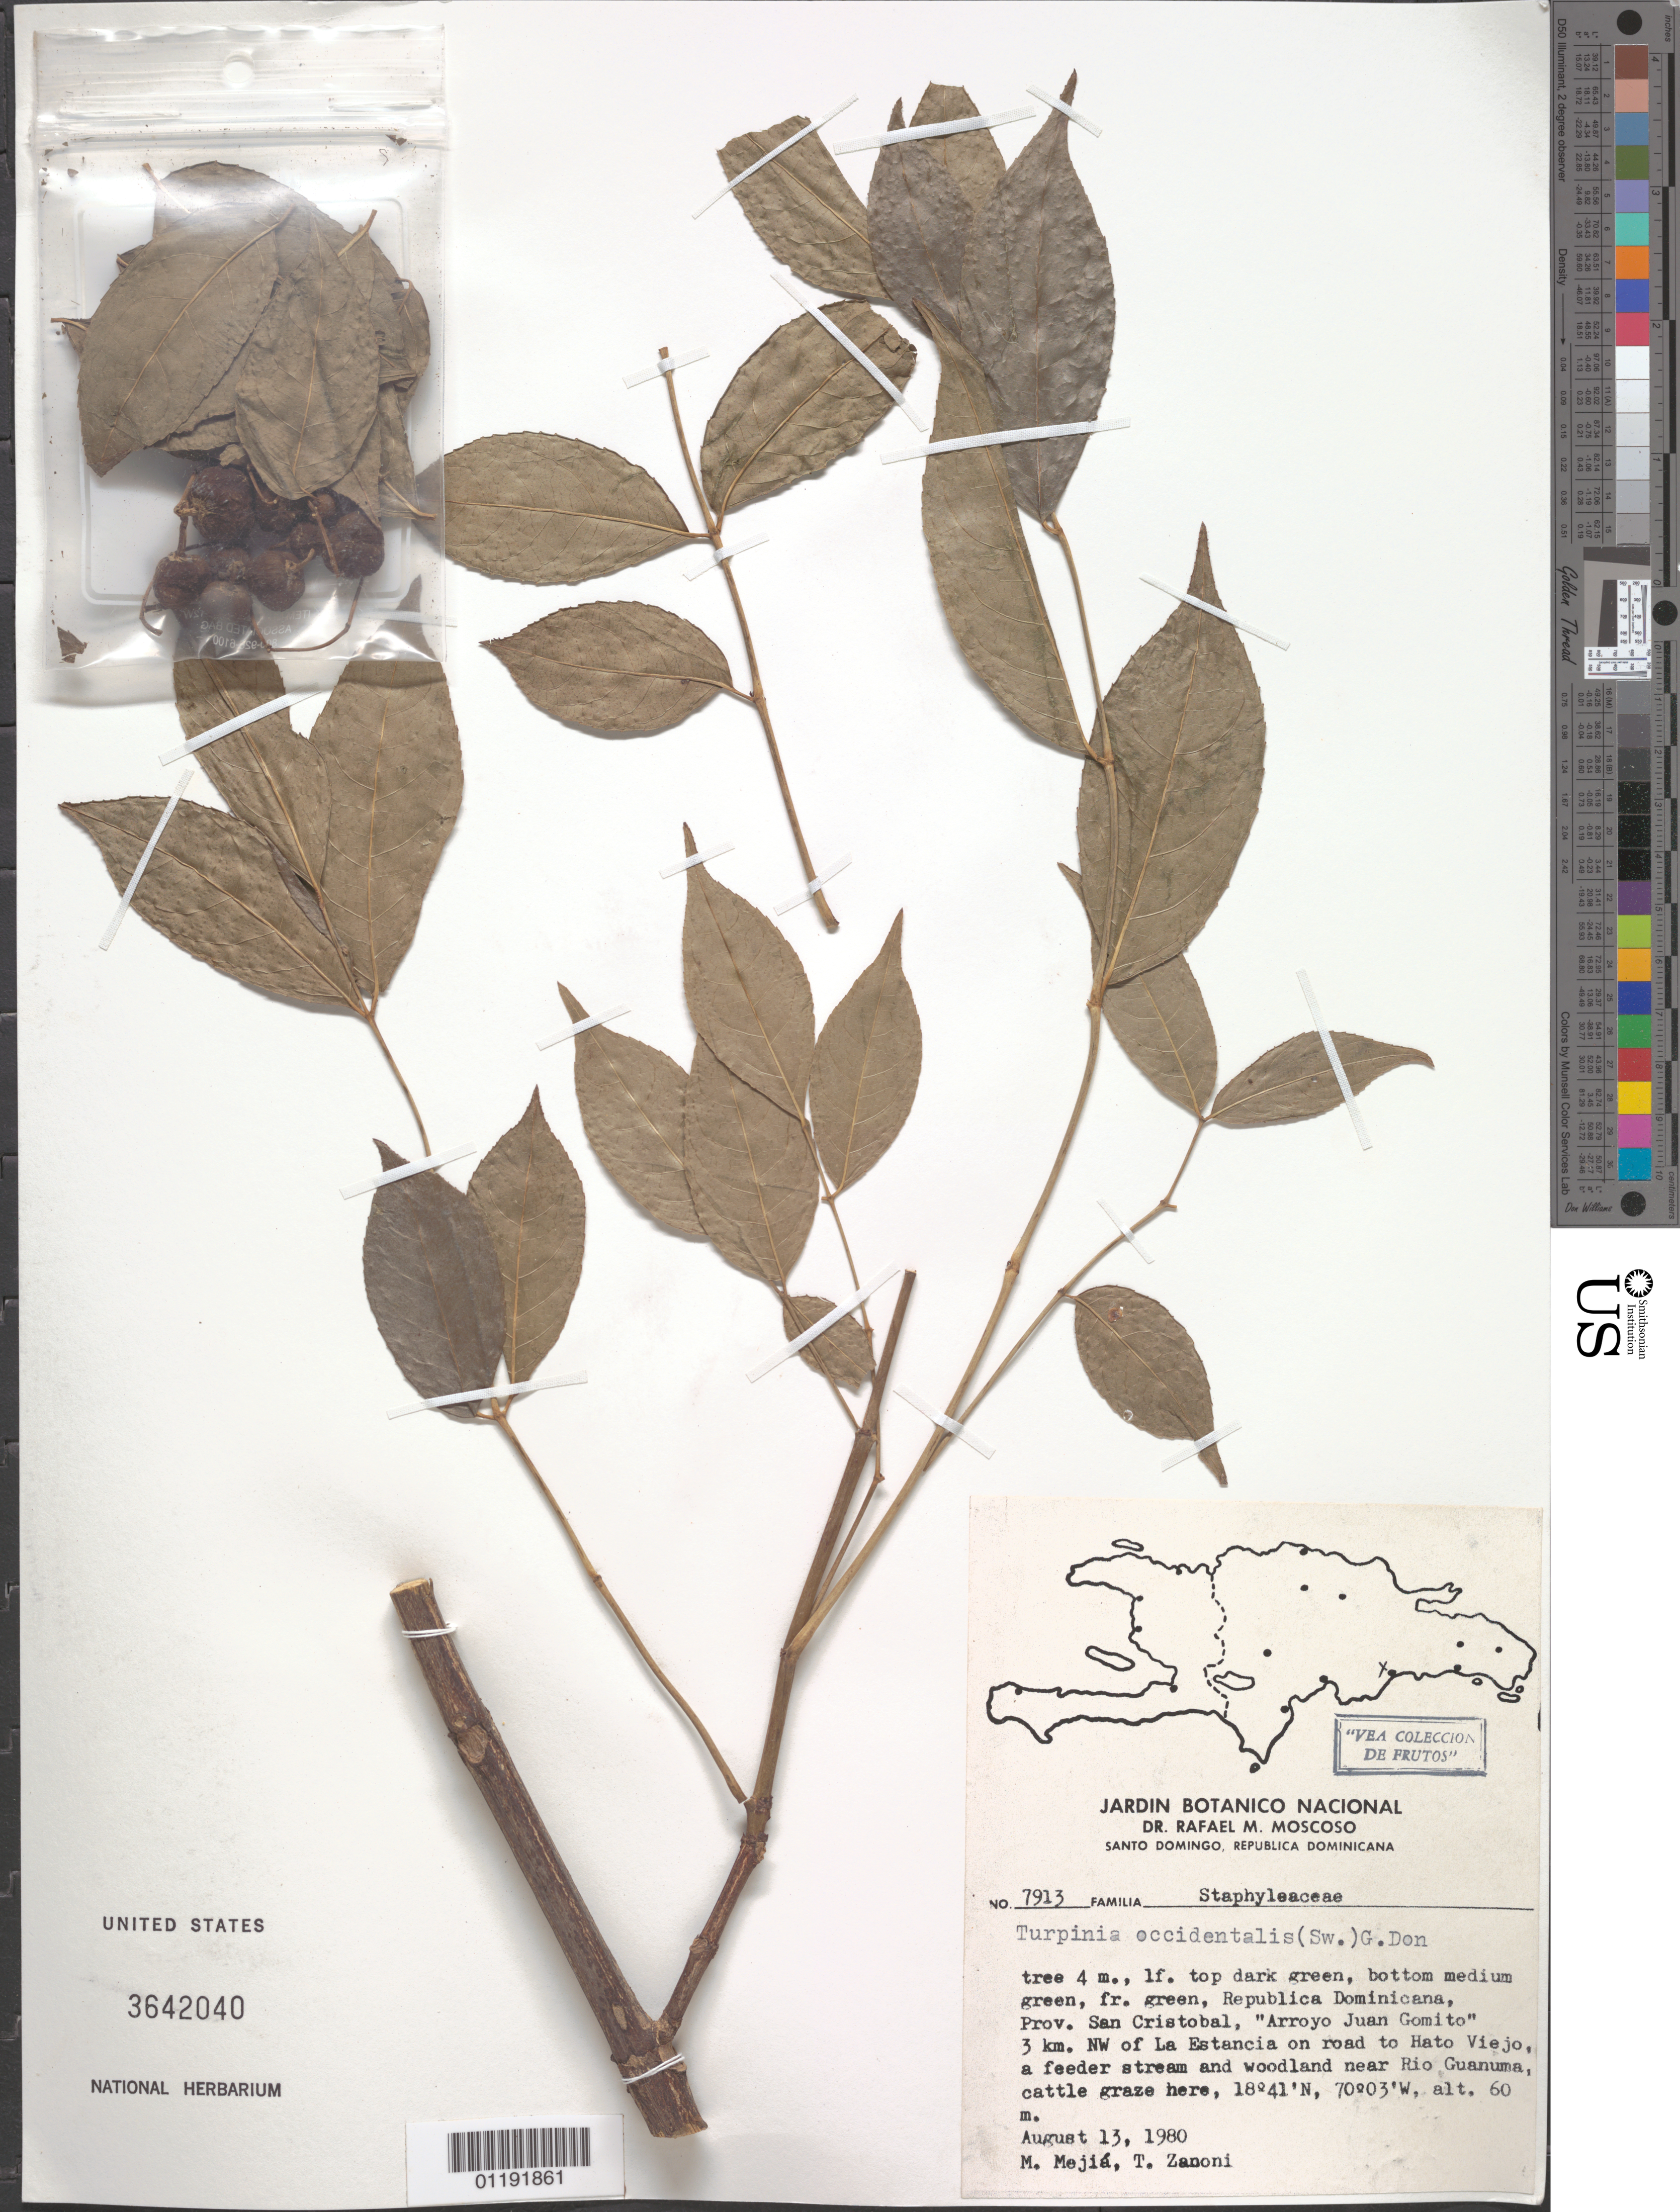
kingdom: Plantae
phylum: Tracheophyta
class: Magnoliopsida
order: Crossosomatales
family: Staphyleaceae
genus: Turpinia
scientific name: Turpinia occidentalis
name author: (Sw.) G. Don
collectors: M. Mejia & T. A. Zanoni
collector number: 7913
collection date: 1980-08-13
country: Dominican Republic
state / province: San Cristóbal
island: Hispaniola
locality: Arroyo Juan Gomito, 3 km NW of La Estancia, on road to Hato Viejo, near Rio Guanuma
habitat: Feeder stream, woodland, cattle grazing area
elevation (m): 60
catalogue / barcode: US 3642040